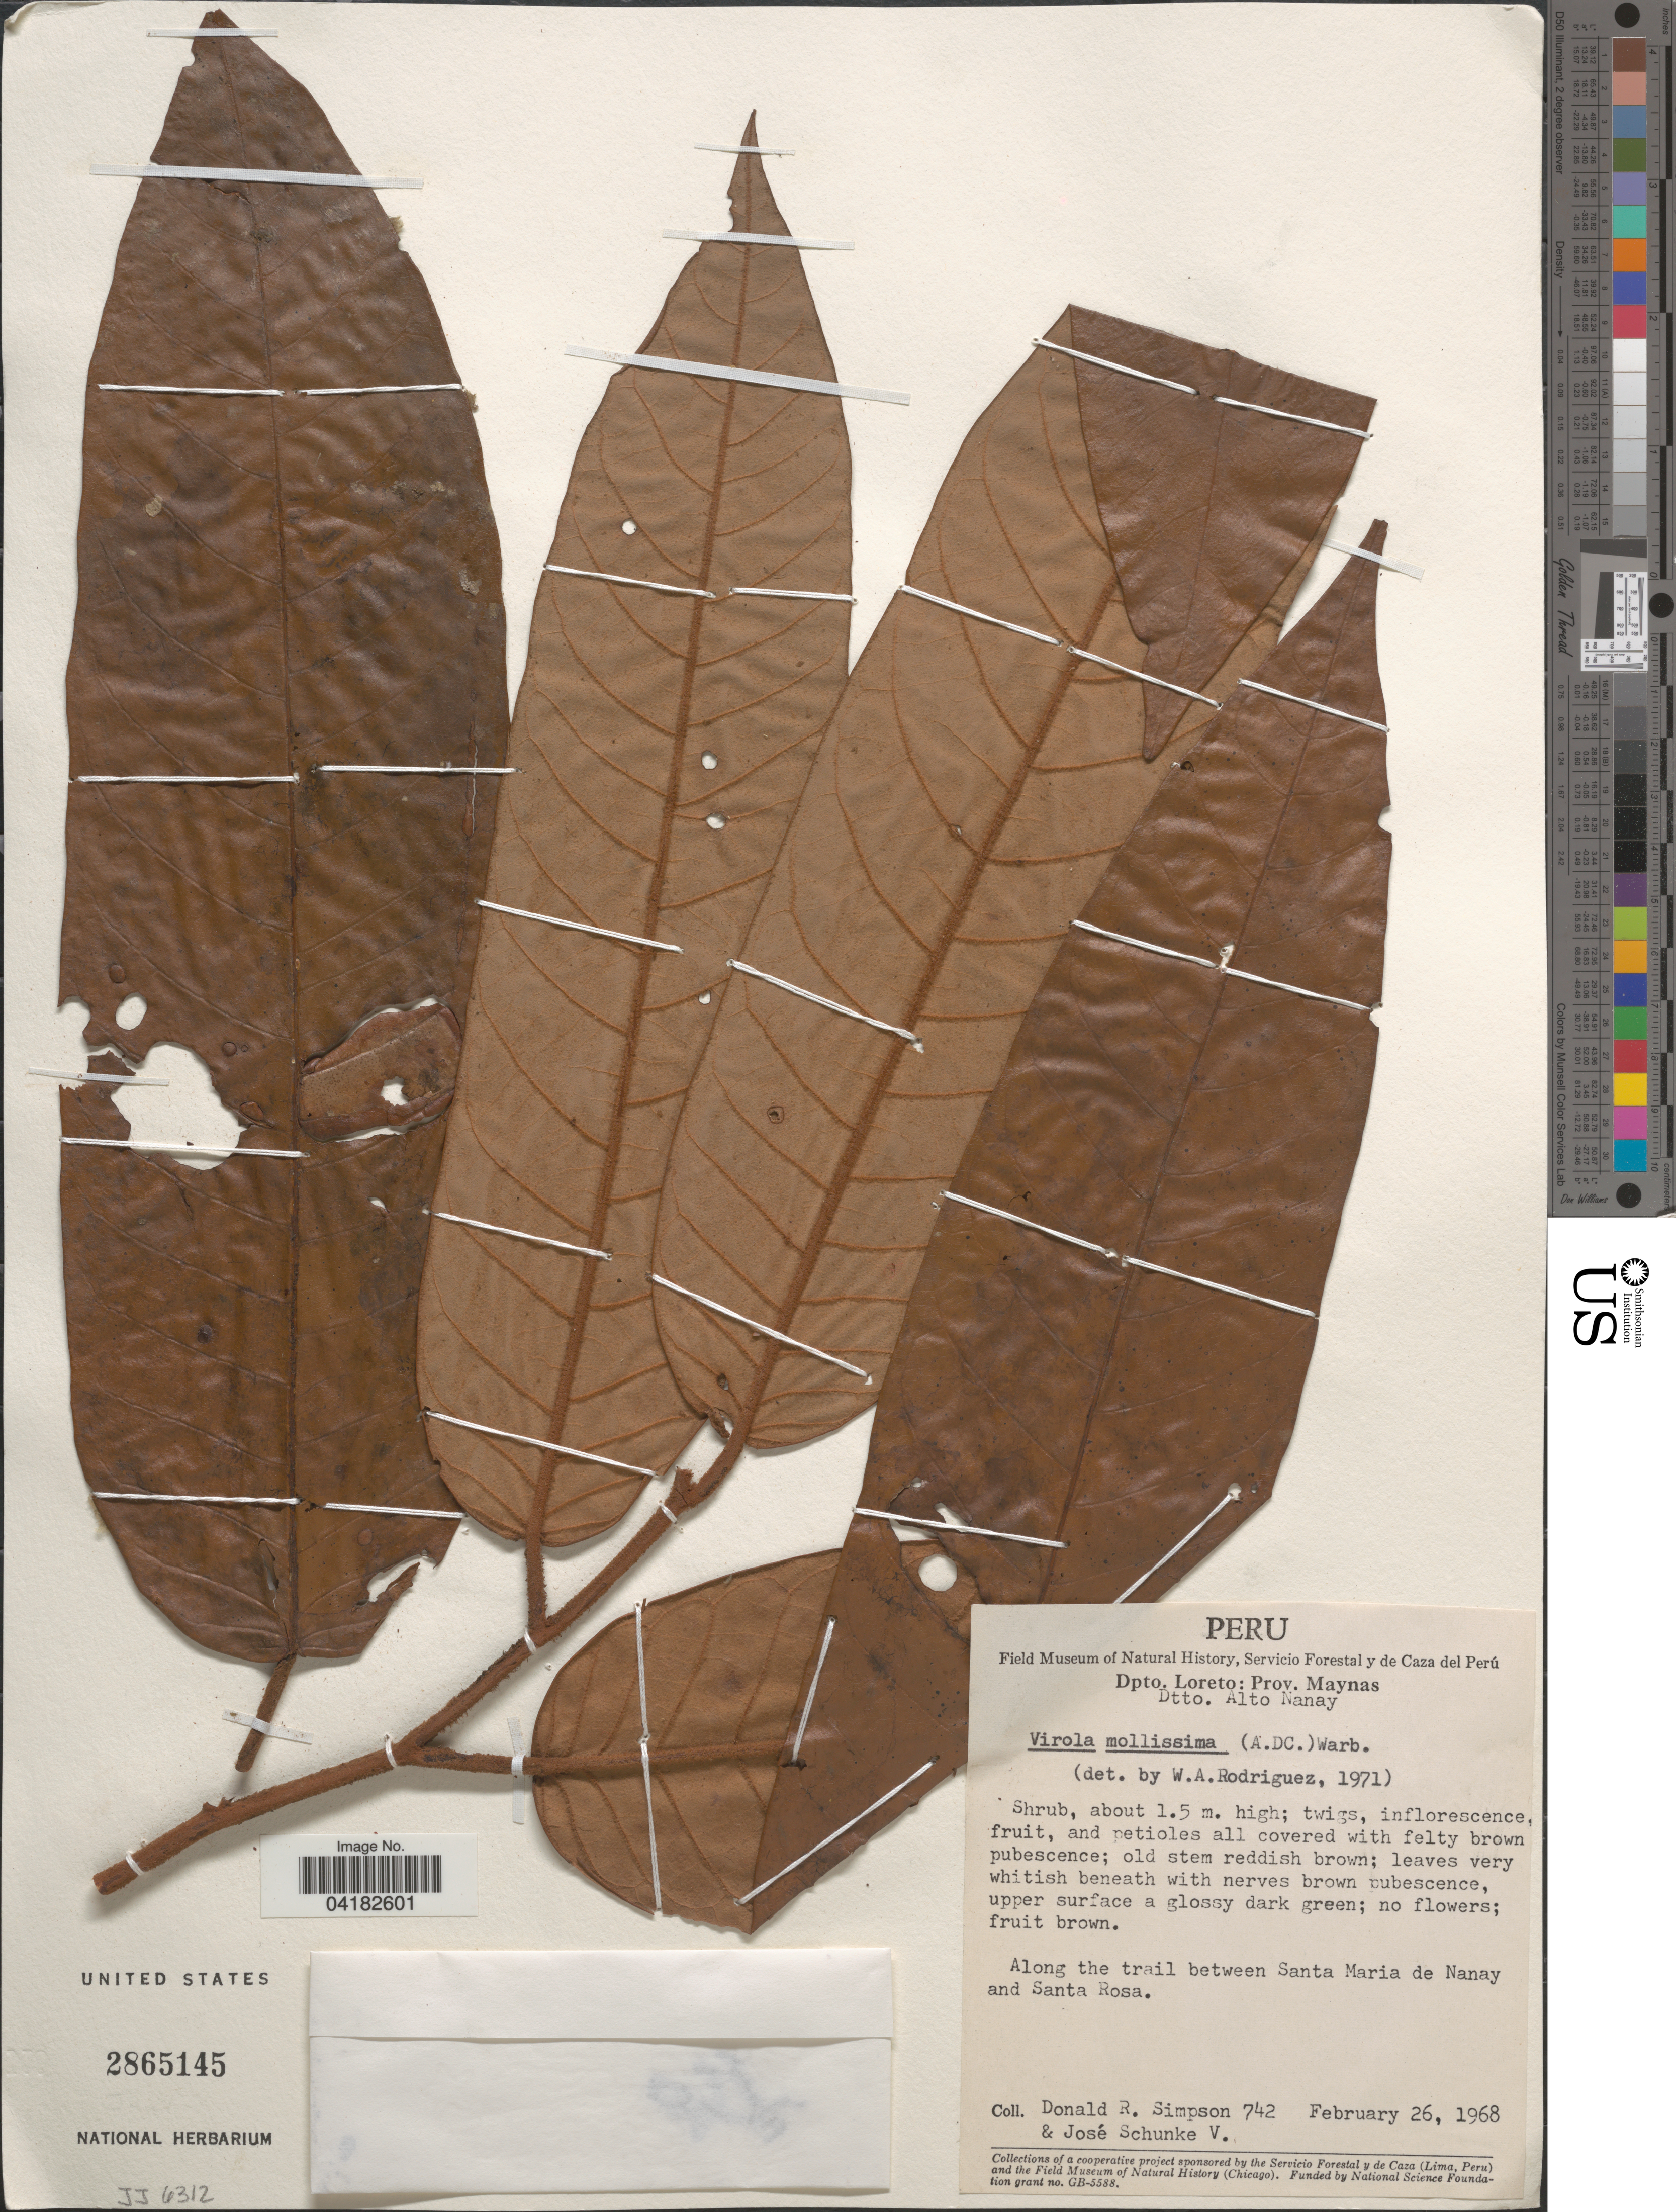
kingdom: Plantae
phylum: Tracheophyta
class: Magnoliopsida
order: Magnoliales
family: Myristicaceae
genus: Virola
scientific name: Virola mollissima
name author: Warb.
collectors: D. R. Simpson & J. Schunke Vigo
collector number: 742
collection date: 1968-02-26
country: Peru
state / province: Loreto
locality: Dpto. Loreto: Prov. Maynas. Dtto. Alto Nanay. Along the trail between Santa Maria de Nanay and Santa Rosa.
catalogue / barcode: US 2865145